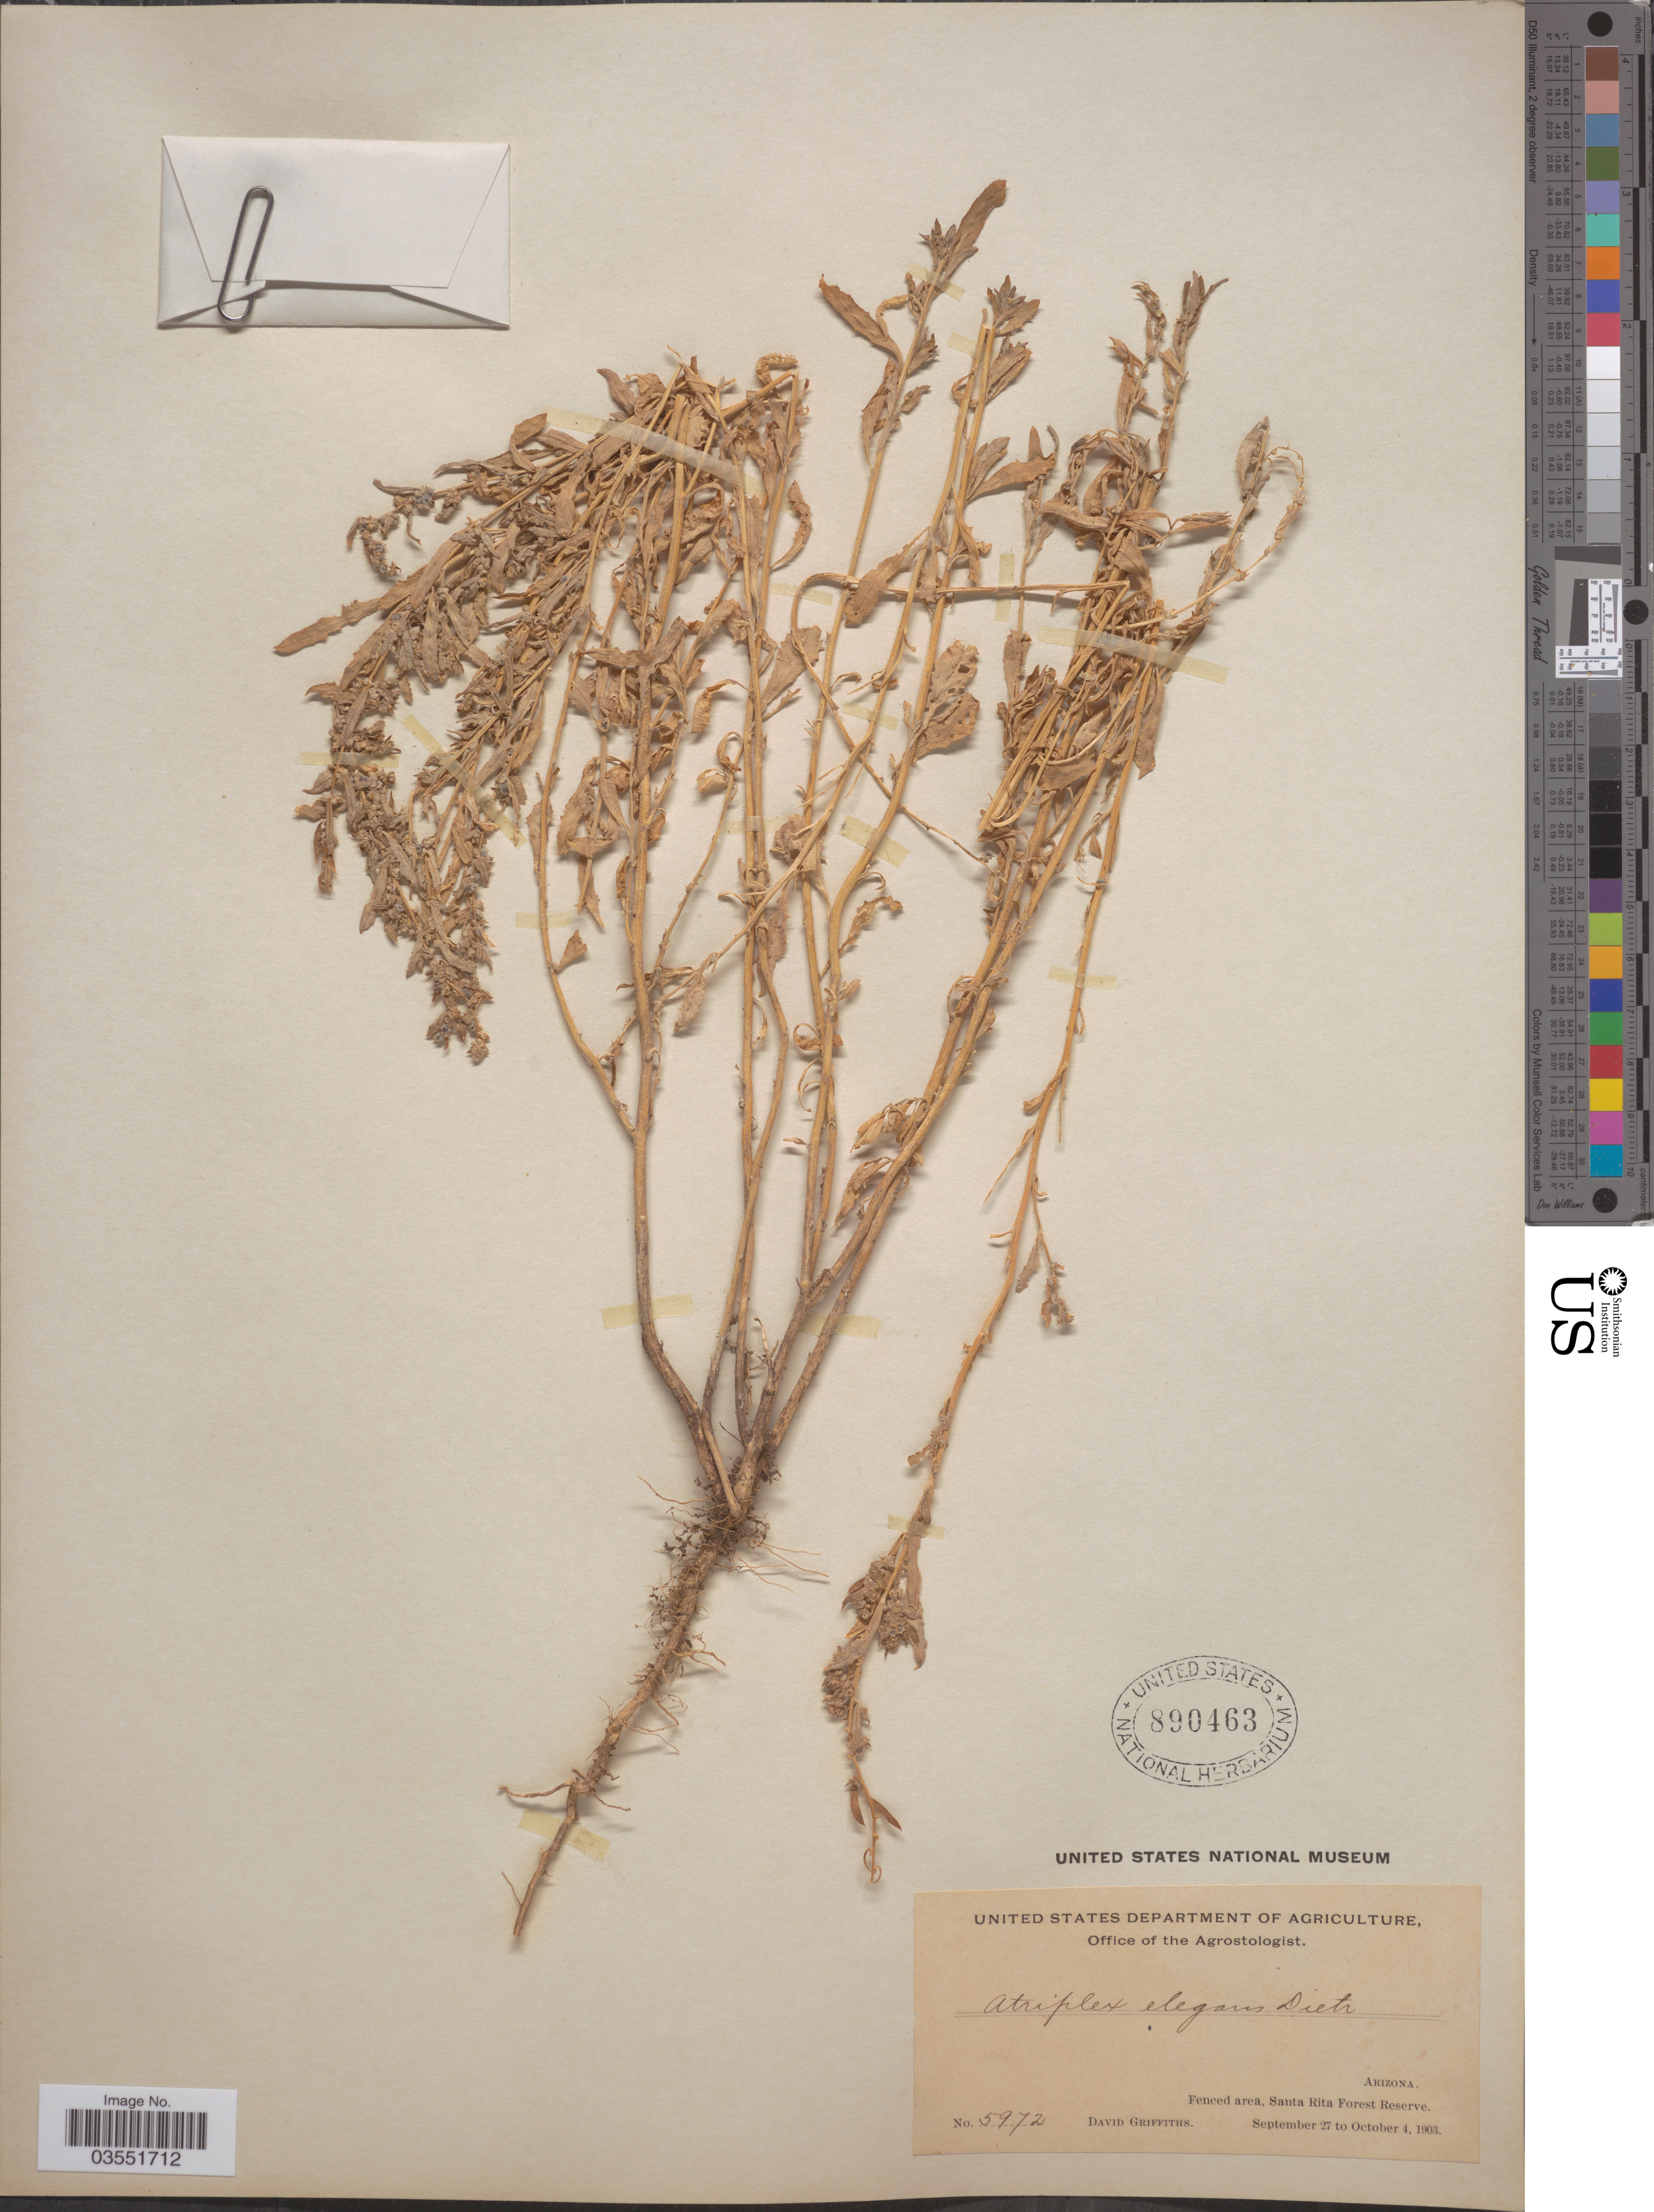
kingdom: Plantae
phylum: Tracheophyta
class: Magnoliopsida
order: Caryophyllales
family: Amaranthaceae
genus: Atriplex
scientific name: Atriplex elegans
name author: (Moq.) D. Dietr.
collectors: D. Griffiths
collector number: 5972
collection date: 1903-09-27/1903-10-04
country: United States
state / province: Arizona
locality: Fenced area, Santa Rita Forest Reserve.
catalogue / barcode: US 890463